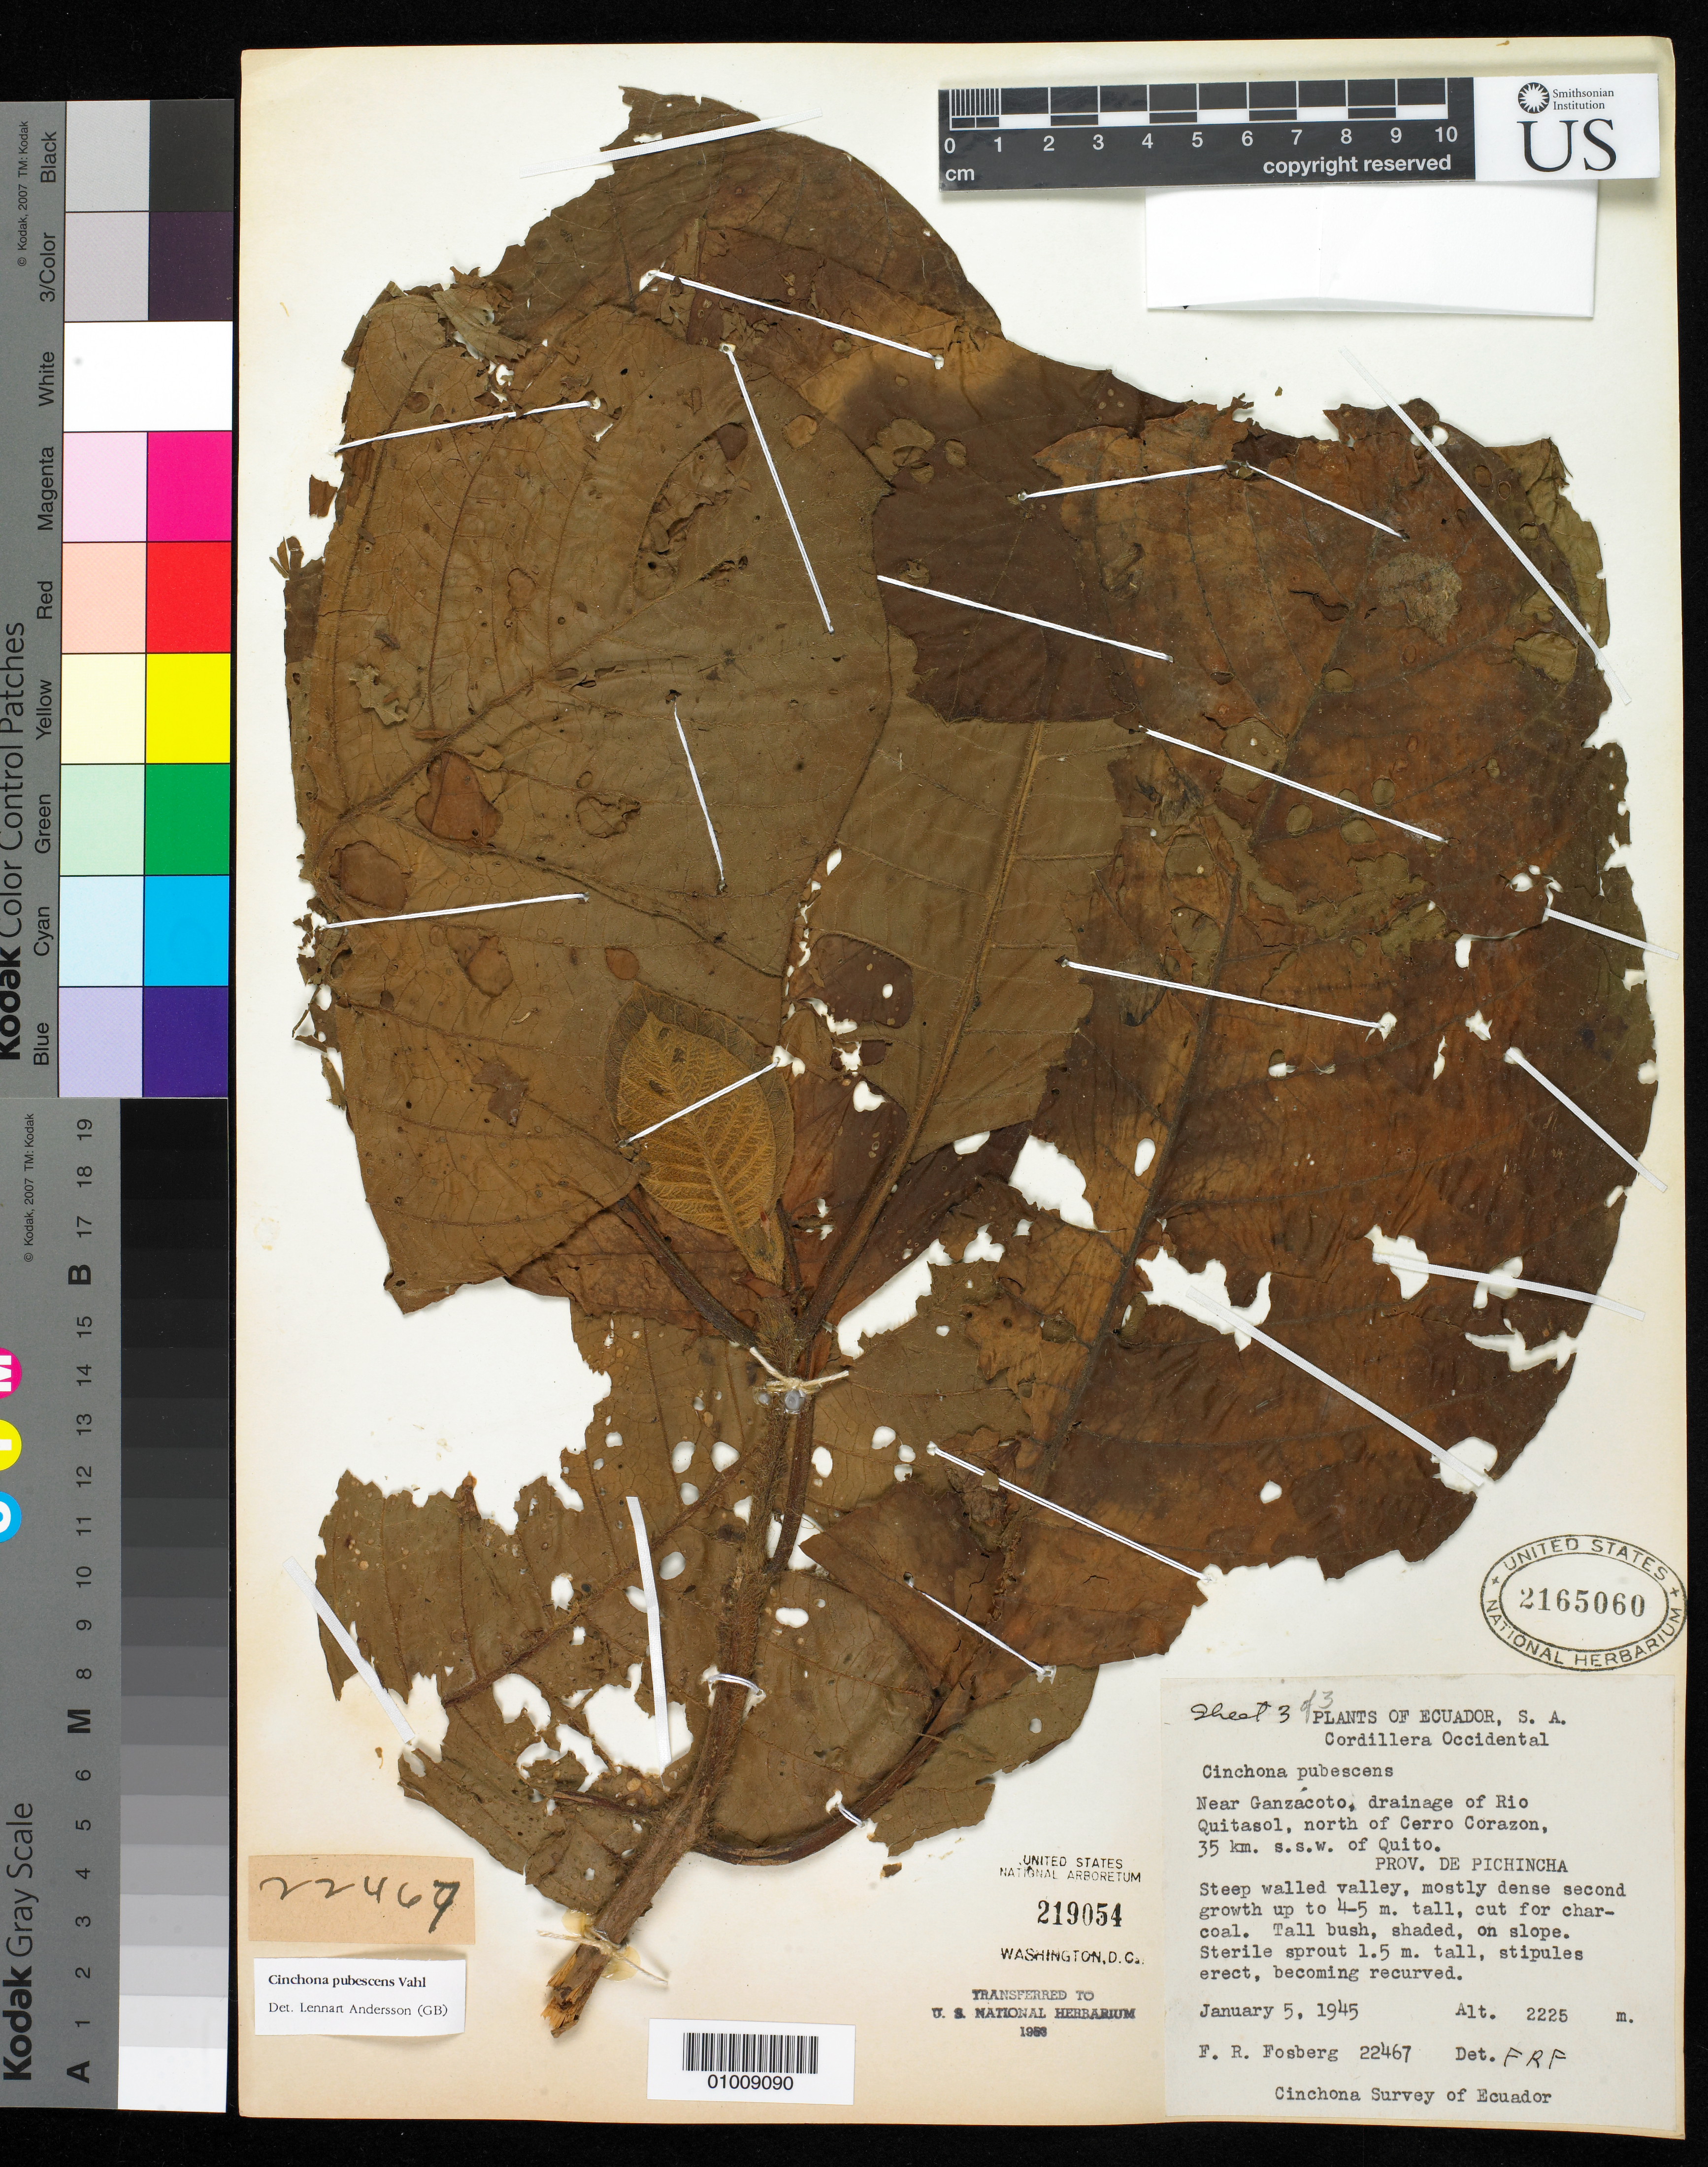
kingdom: Plantae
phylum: Tracheophyta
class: Magnoliopsida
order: Gentianales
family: Rubiaceae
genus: Cinchona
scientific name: Cinchona pubescens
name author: Vahl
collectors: F. R. Fosberg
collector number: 22467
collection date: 1945-01-05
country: Ecuador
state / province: Pichincha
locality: Near Ganzacoto, drainage of Rio Quitasol, N of Cerro Corazon, SSW of Quito.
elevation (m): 2225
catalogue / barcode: US 2165060